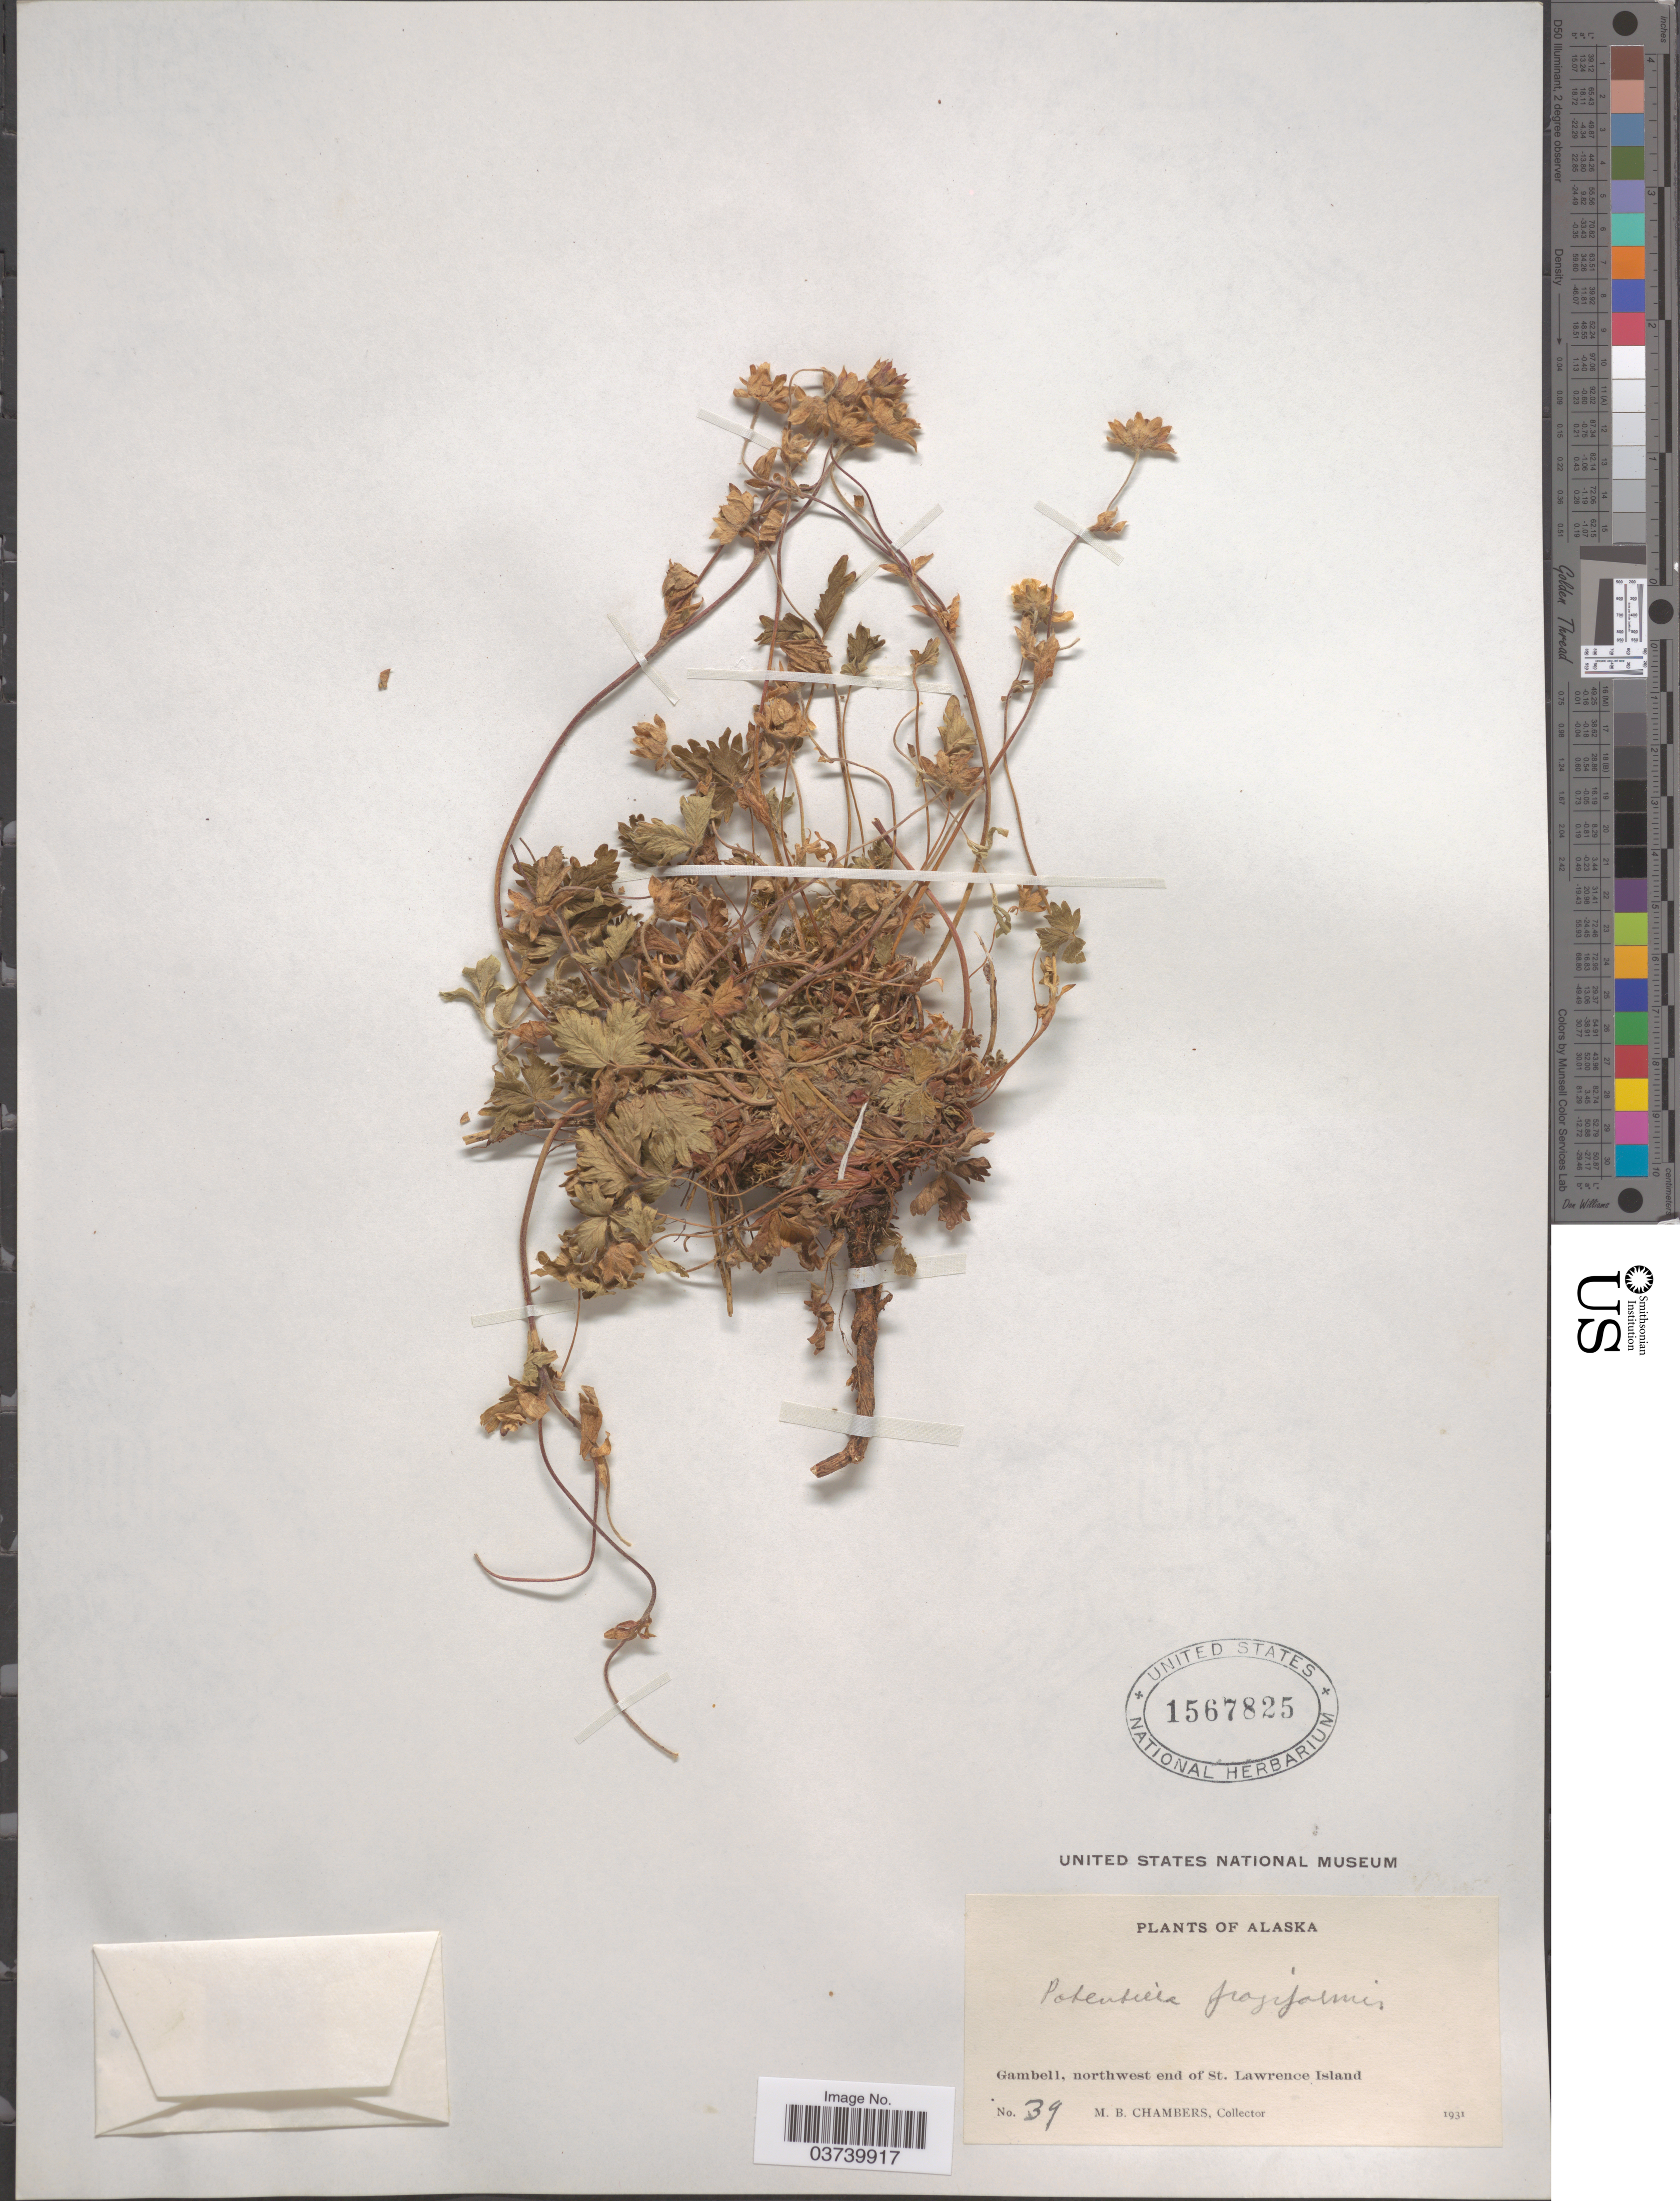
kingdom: Plantae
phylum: Tracheophyta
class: Magnoliopsida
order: Rosales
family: Rosaceae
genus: Potentilla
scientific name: Potentilla fragiformis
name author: Willd. ex D.F.K. Schltdl.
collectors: M. Chambers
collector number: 39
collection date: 1931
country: United States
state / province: Alaska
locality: Gambell, northwest end of St. Lawrence Island.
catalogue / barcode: US 1567825